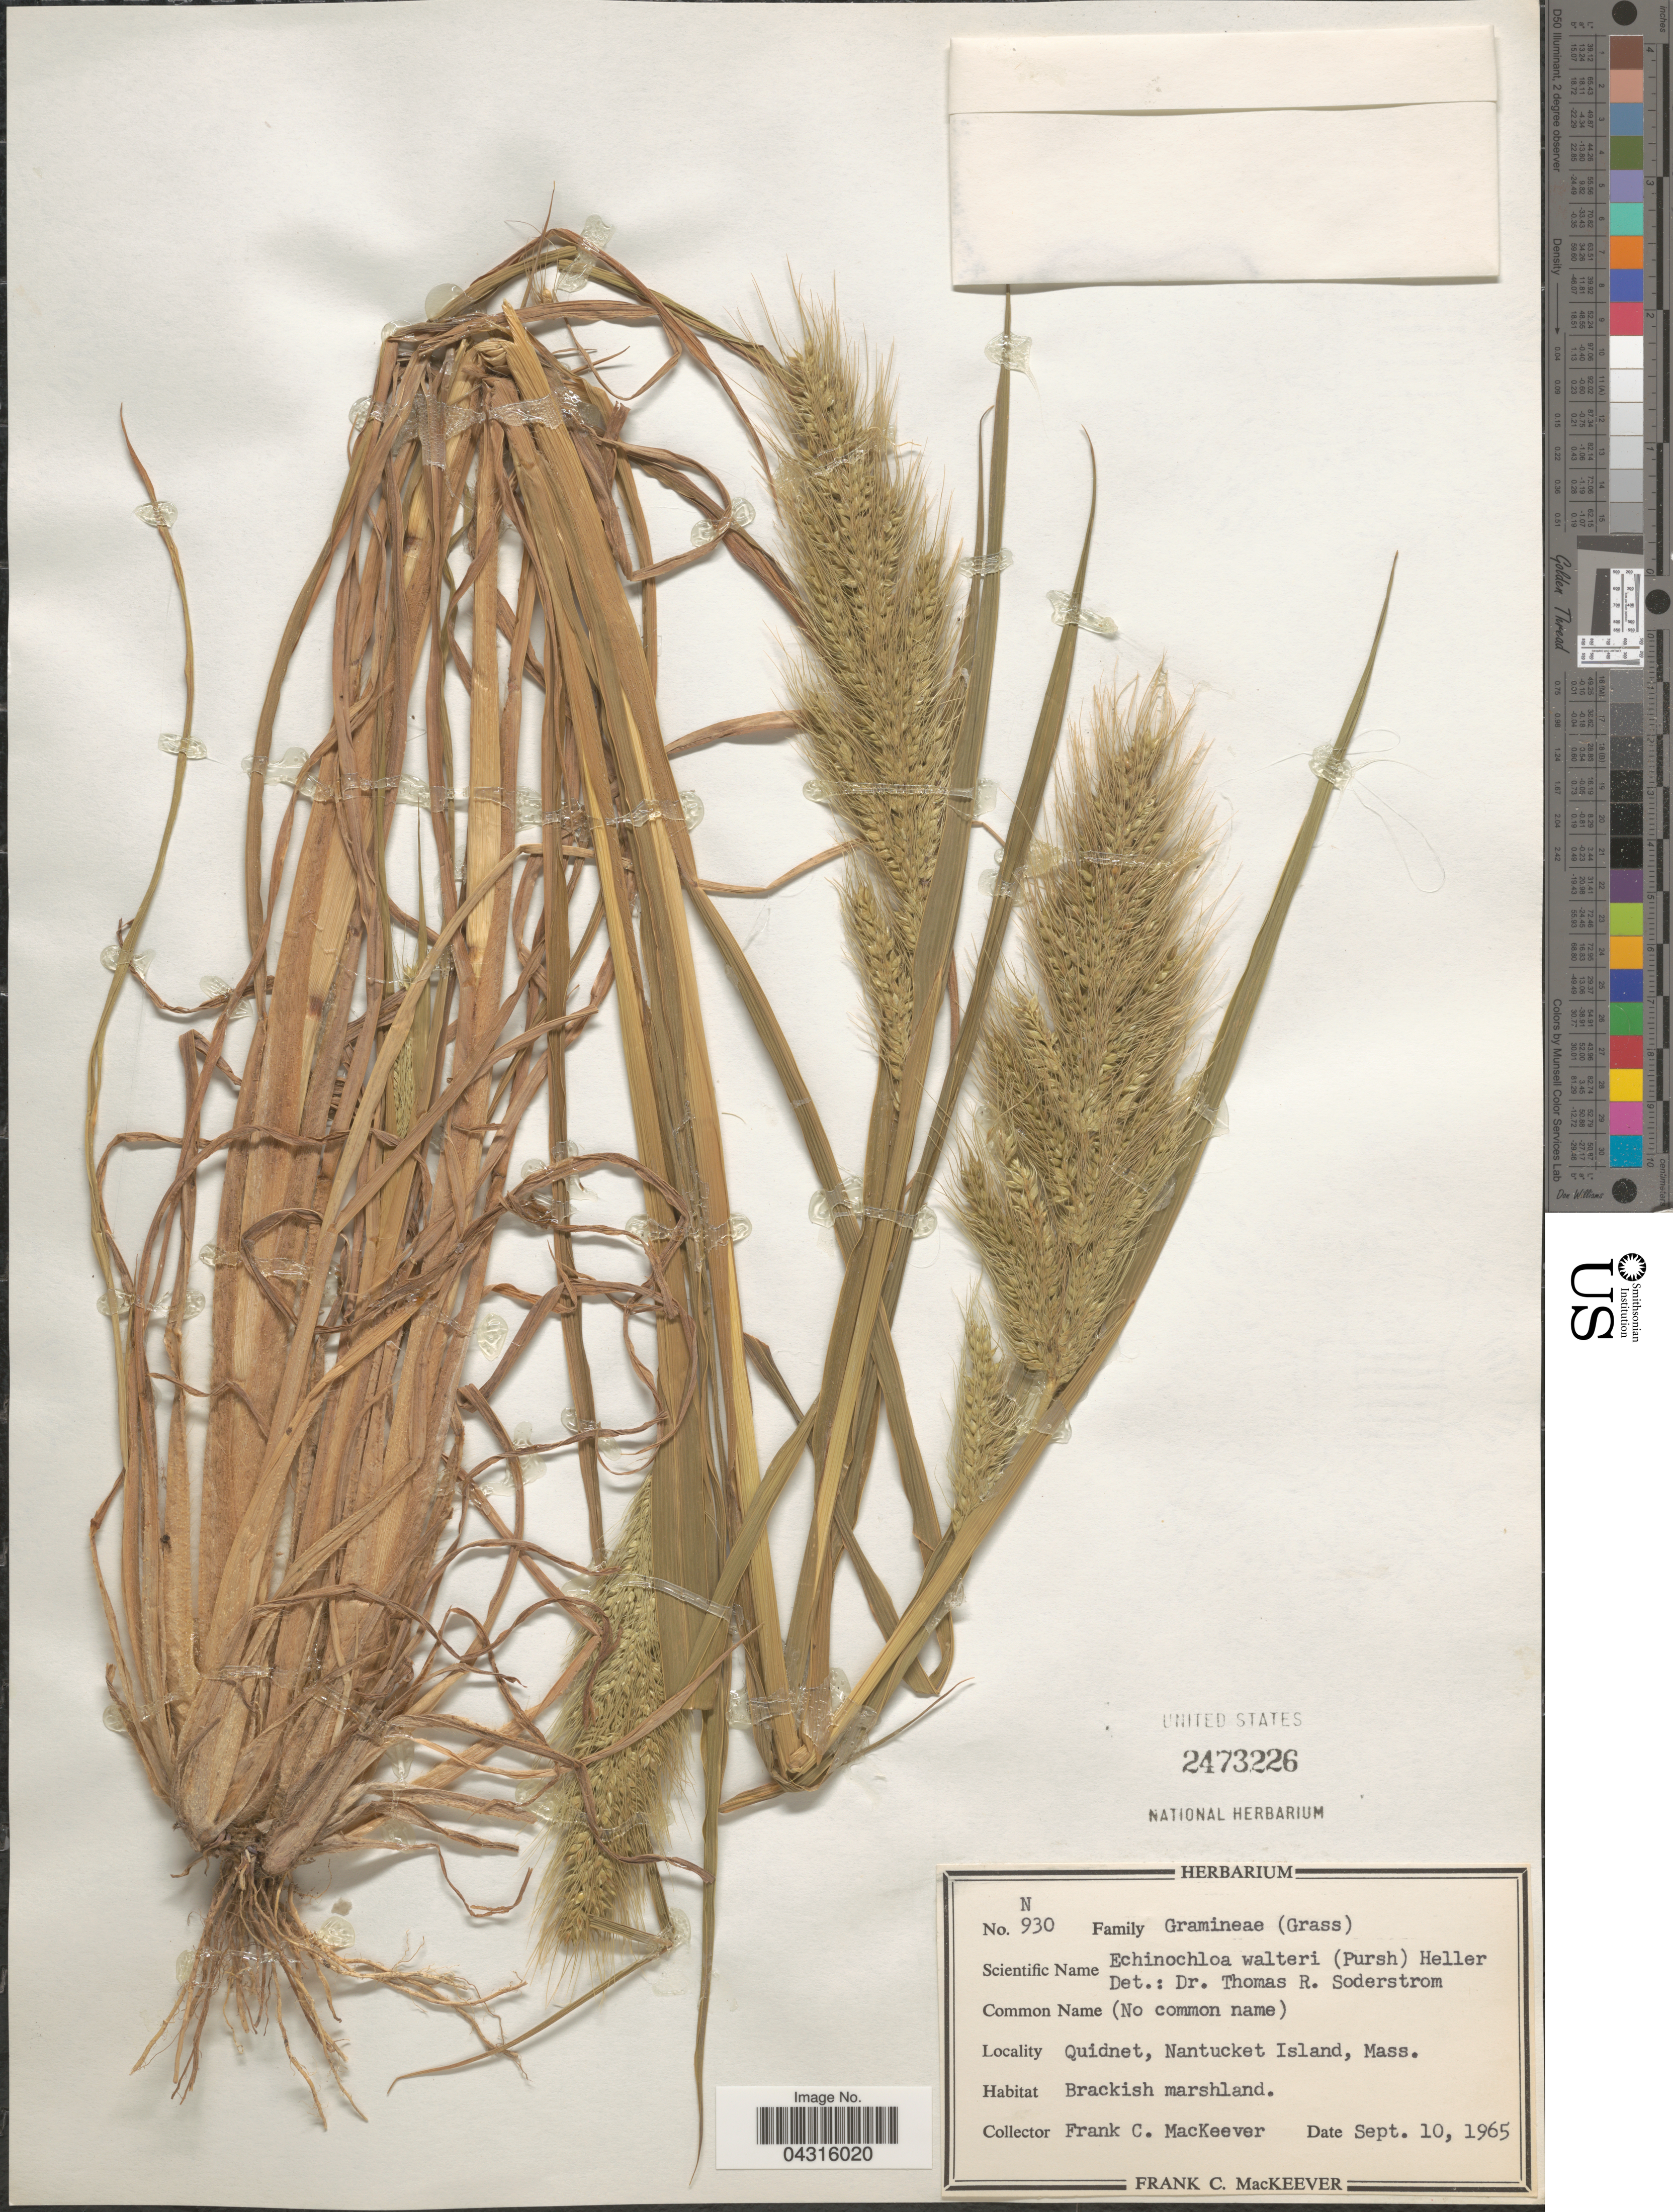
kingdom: Plantae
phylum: Tracheophyta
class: Liliopsida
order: Poales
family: Poaceae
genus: Echinochloa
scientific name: Echinochloa walteri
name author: (Pursh) A. Heller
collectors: F. C. MacKeever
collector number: N930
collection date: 1965-09-10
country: United States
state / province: Massachusetts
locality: Quidnet, Nantucket Island.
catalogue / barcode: US 2473226